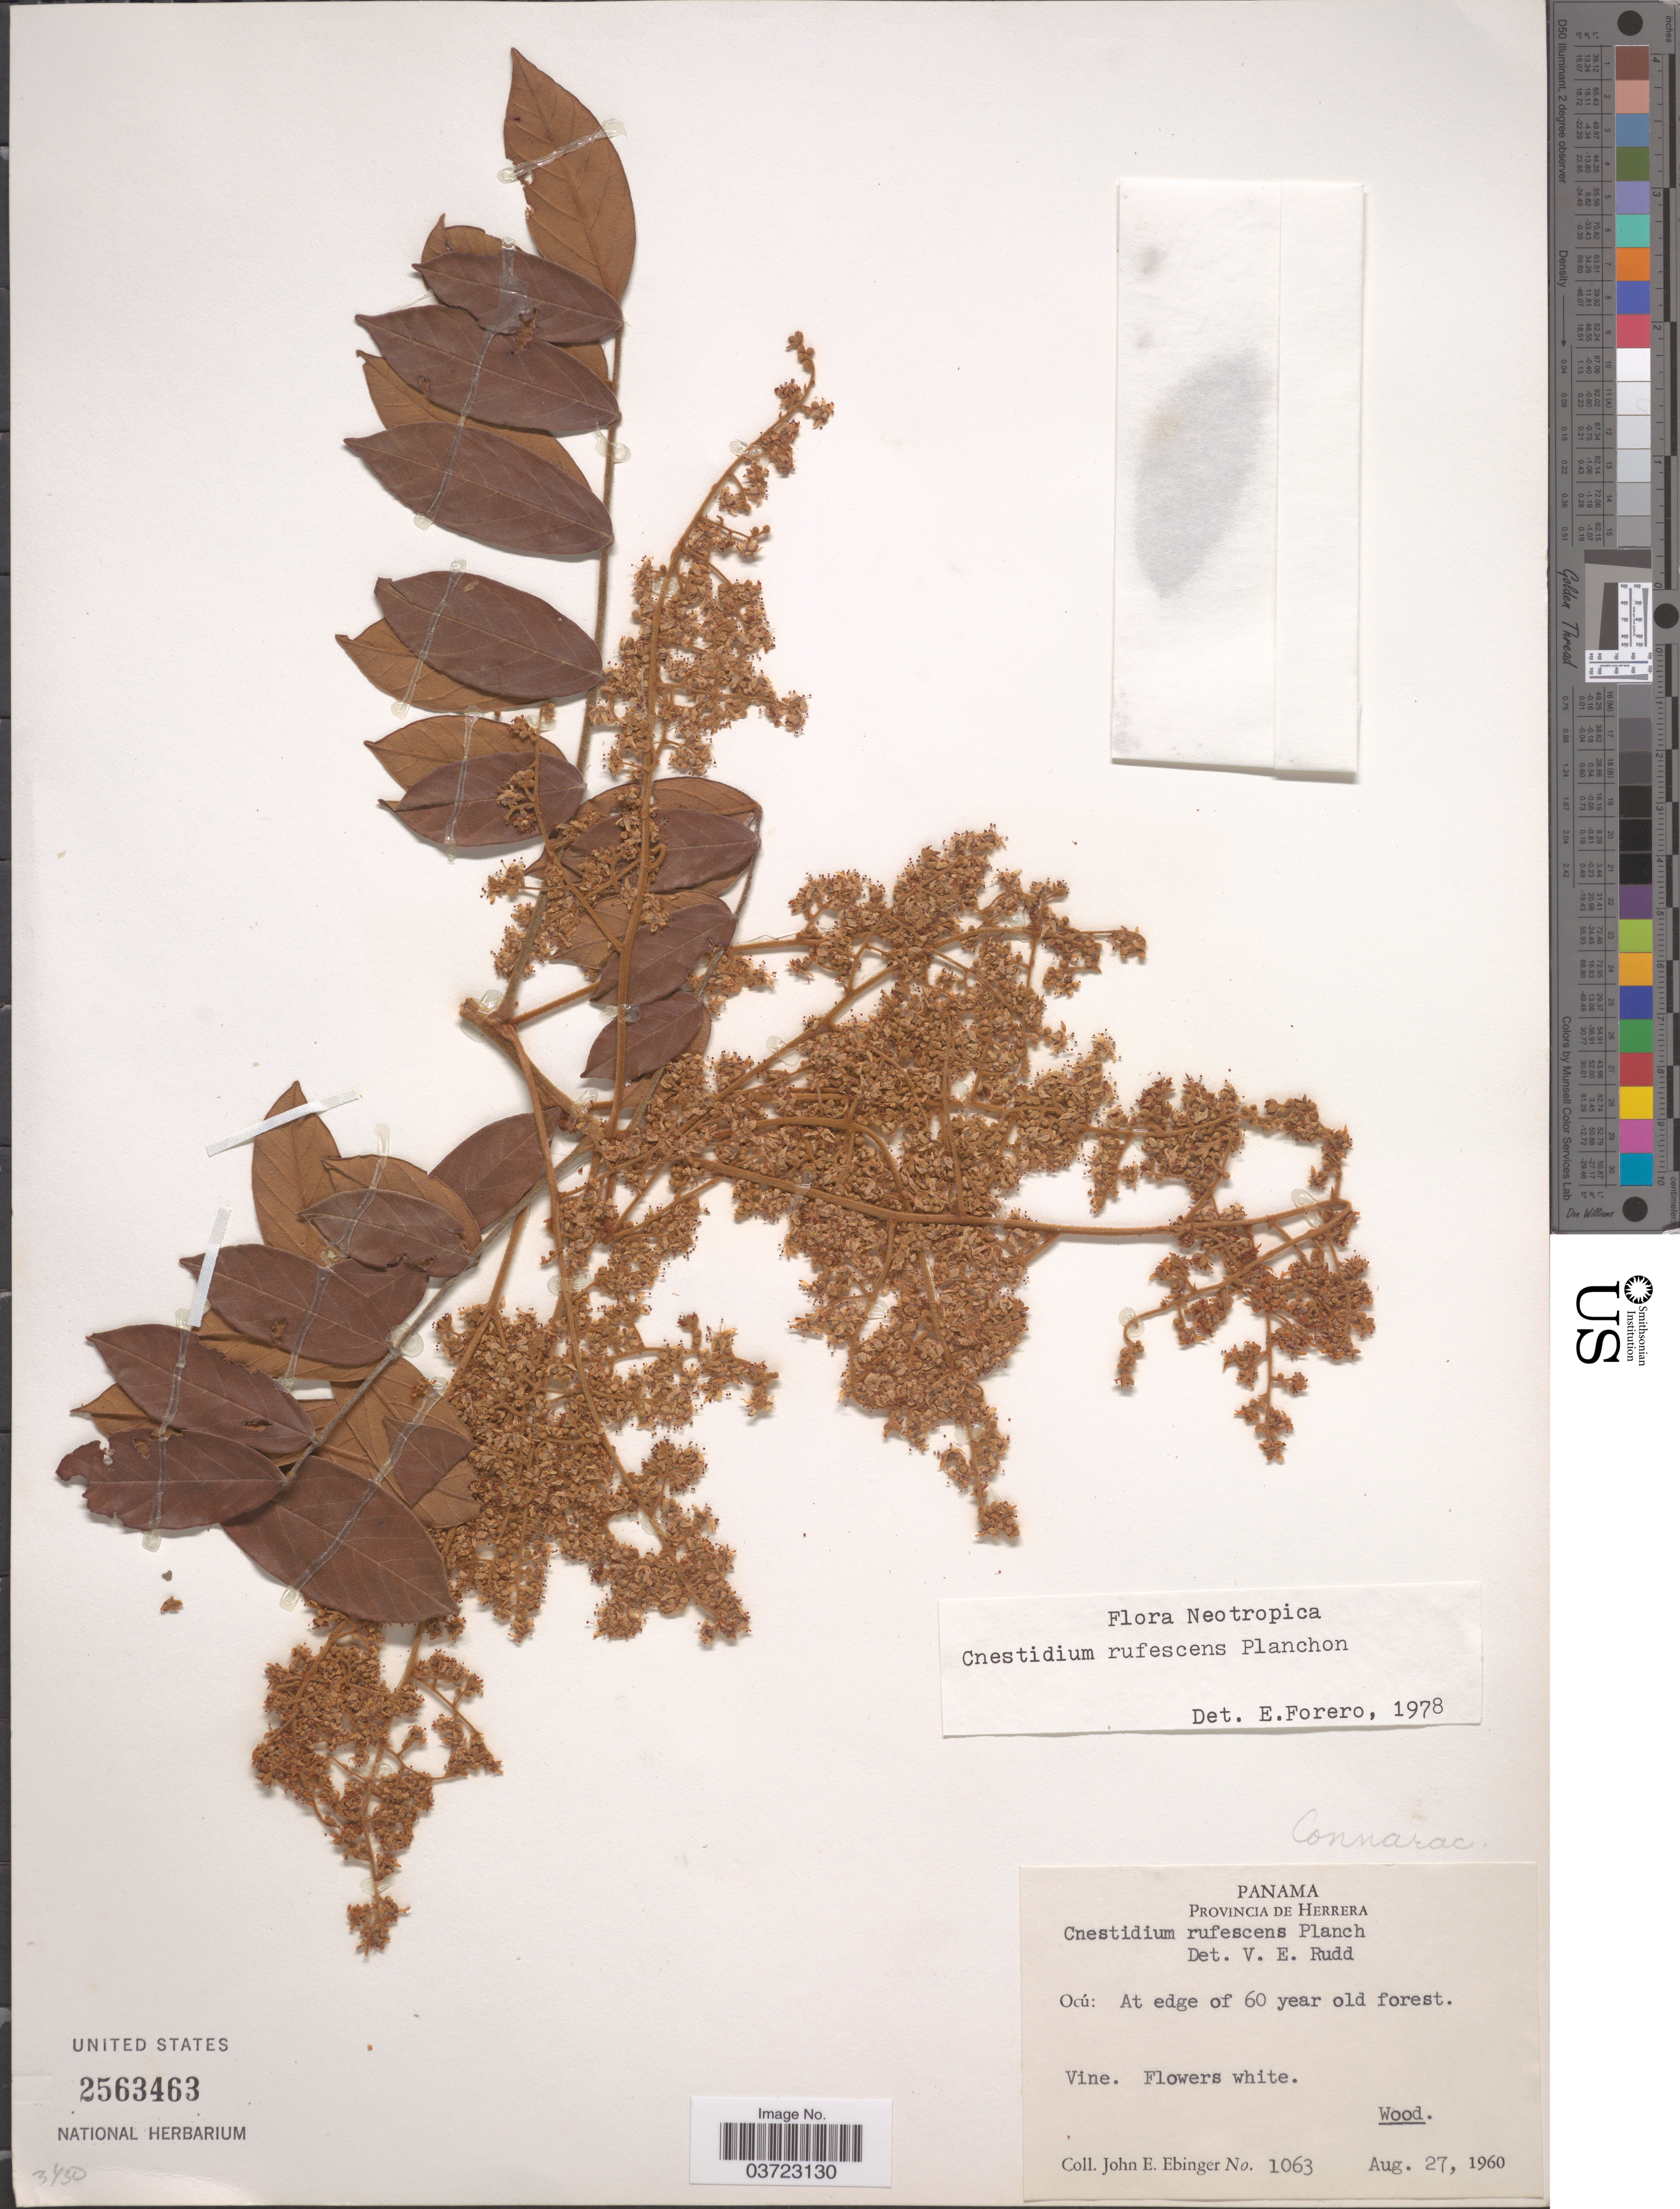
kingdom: Plantae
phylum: Tracheophyta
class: Magnoliopsida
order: Oxalidales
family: Connaraceae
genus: Cnestidium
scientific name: Cnestidium rufescens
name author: Planch.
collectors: J. Ebinger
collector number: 1063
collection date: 1960-08-27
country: Panama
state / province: Herrera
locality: Ocú: At edge of 60 year old forest.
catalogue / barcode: US 2563463